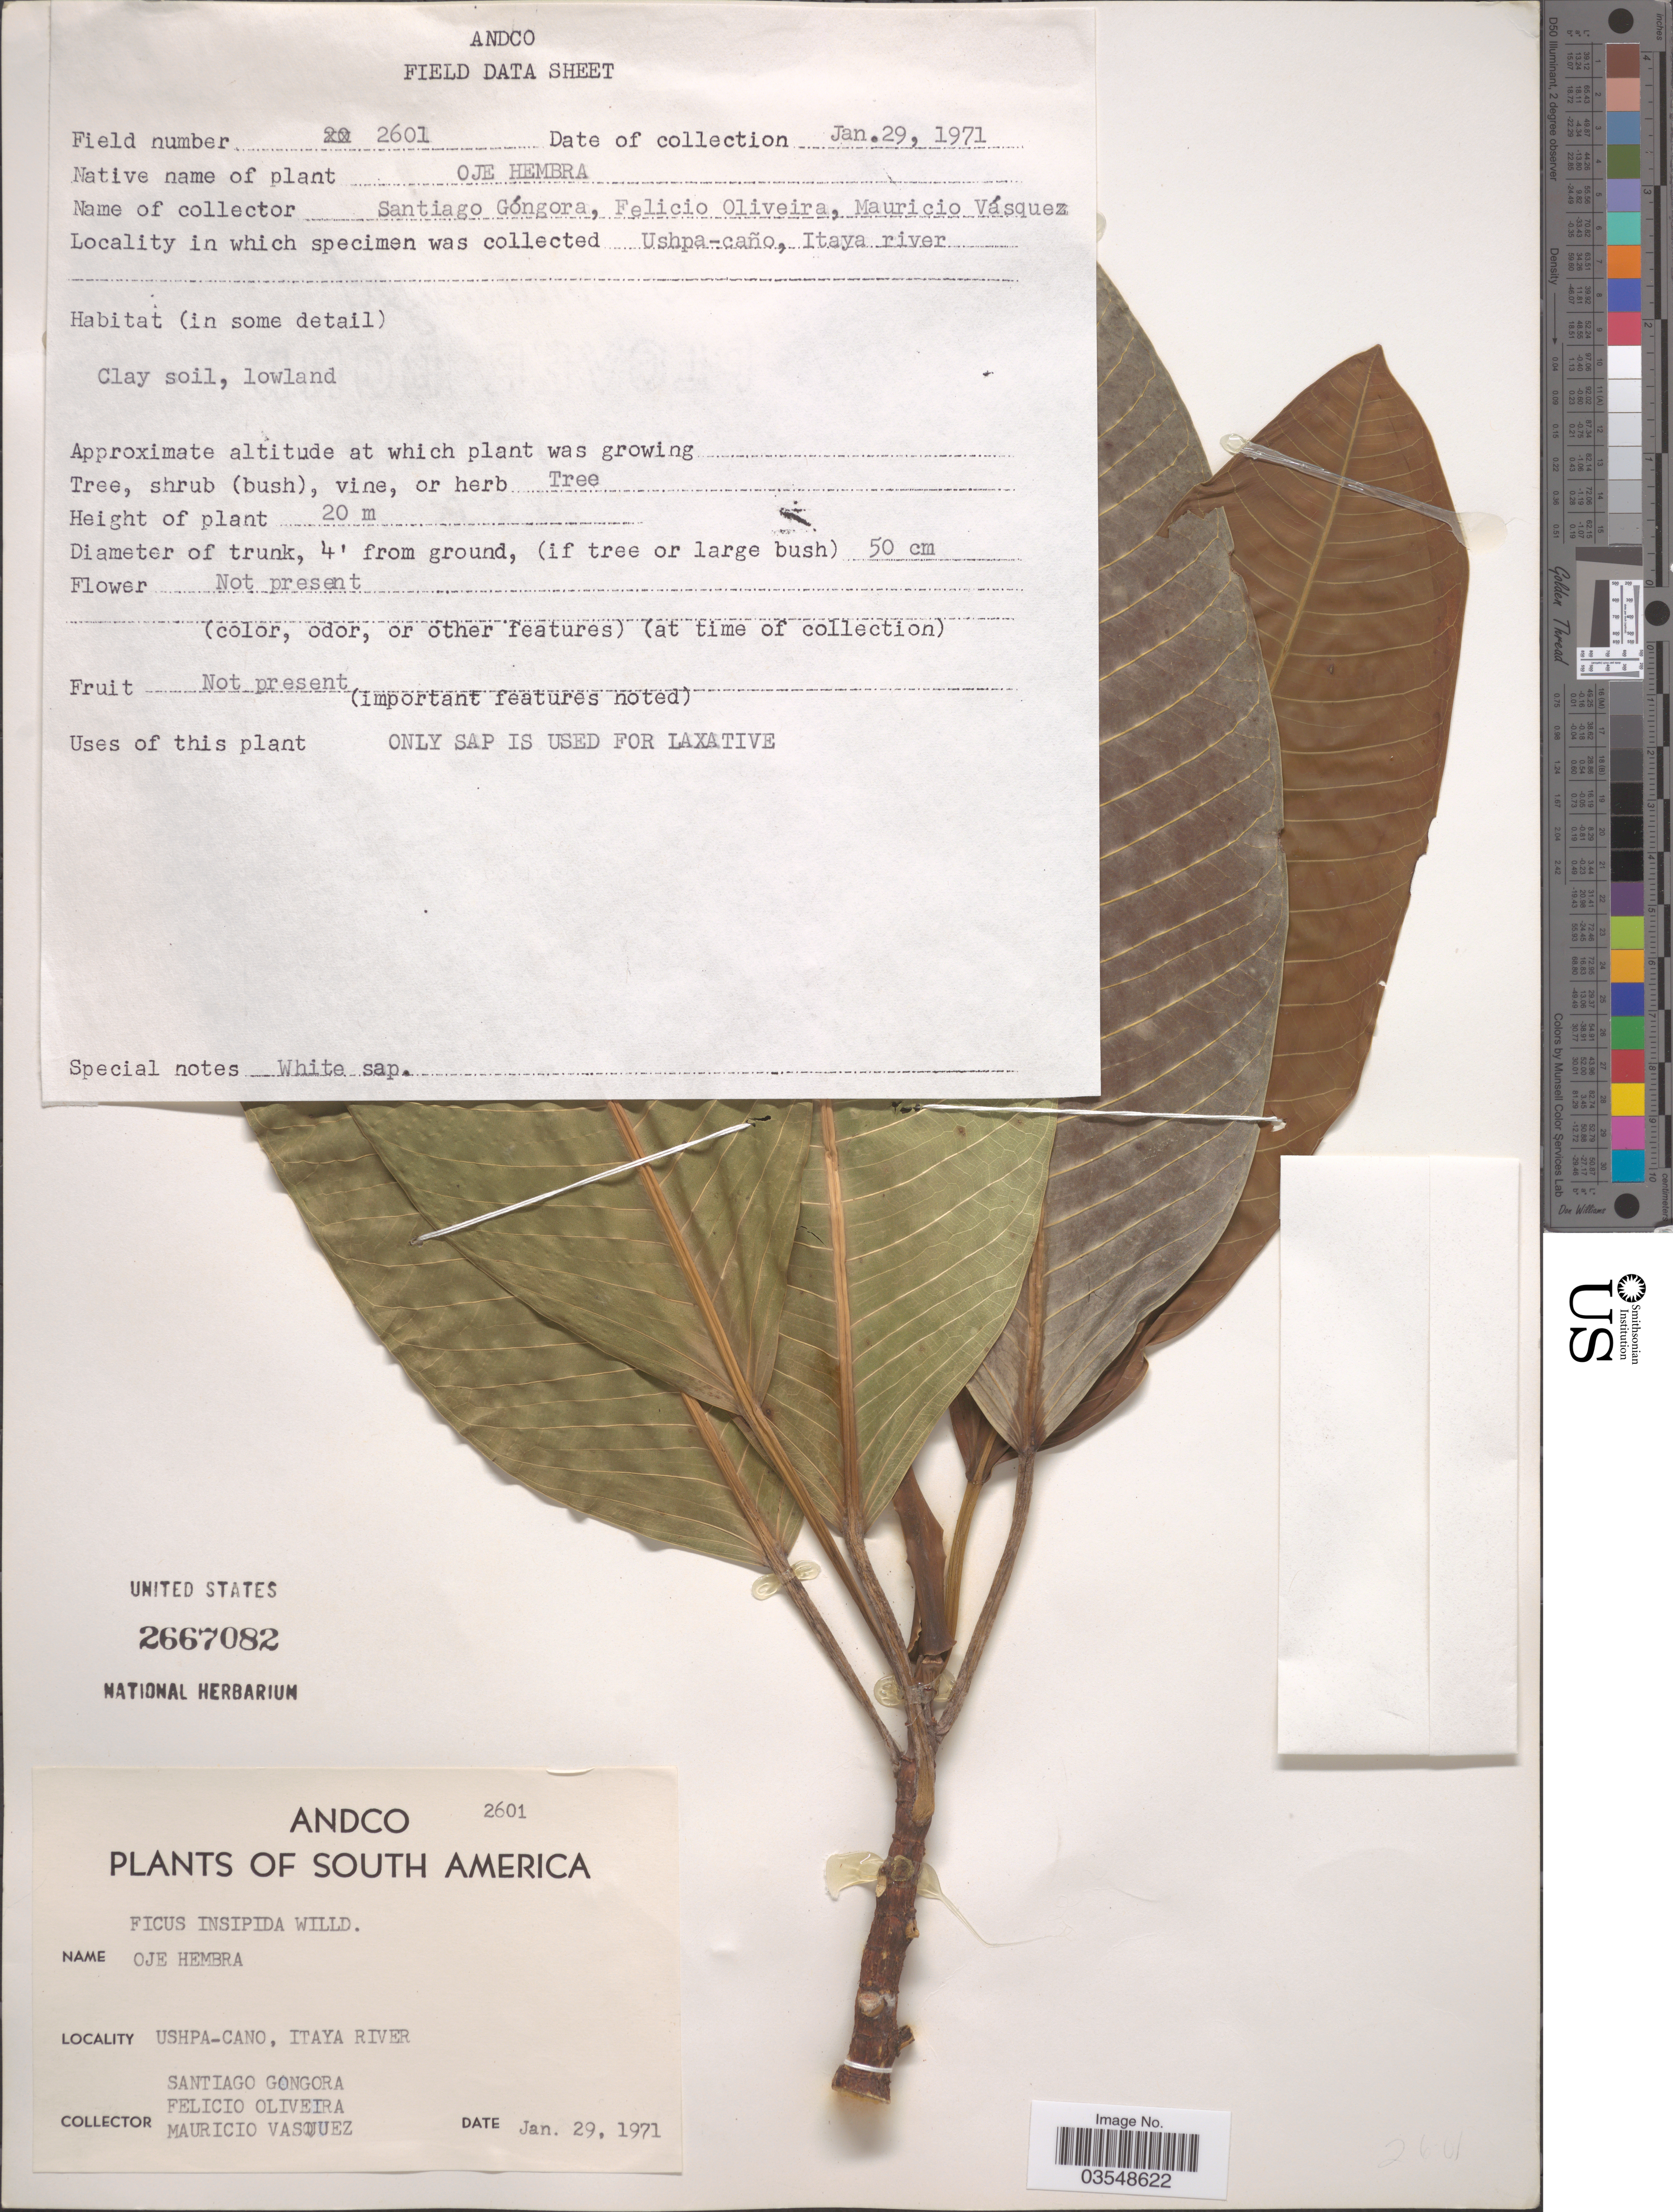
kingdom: Plantae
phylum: Tracheophyta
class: Magnoliopsida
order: Rosales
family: Moraceae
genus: Ficus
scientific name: Ficus insipida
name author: Willd.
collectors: S. Góngora, F. Oliveira & M. Vasquez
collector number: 2601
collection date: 1971-01-29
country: Peru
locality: Andco. [unsure placement] South America. Ushpa-Cano, Itaya River.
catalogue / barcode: US 2667082